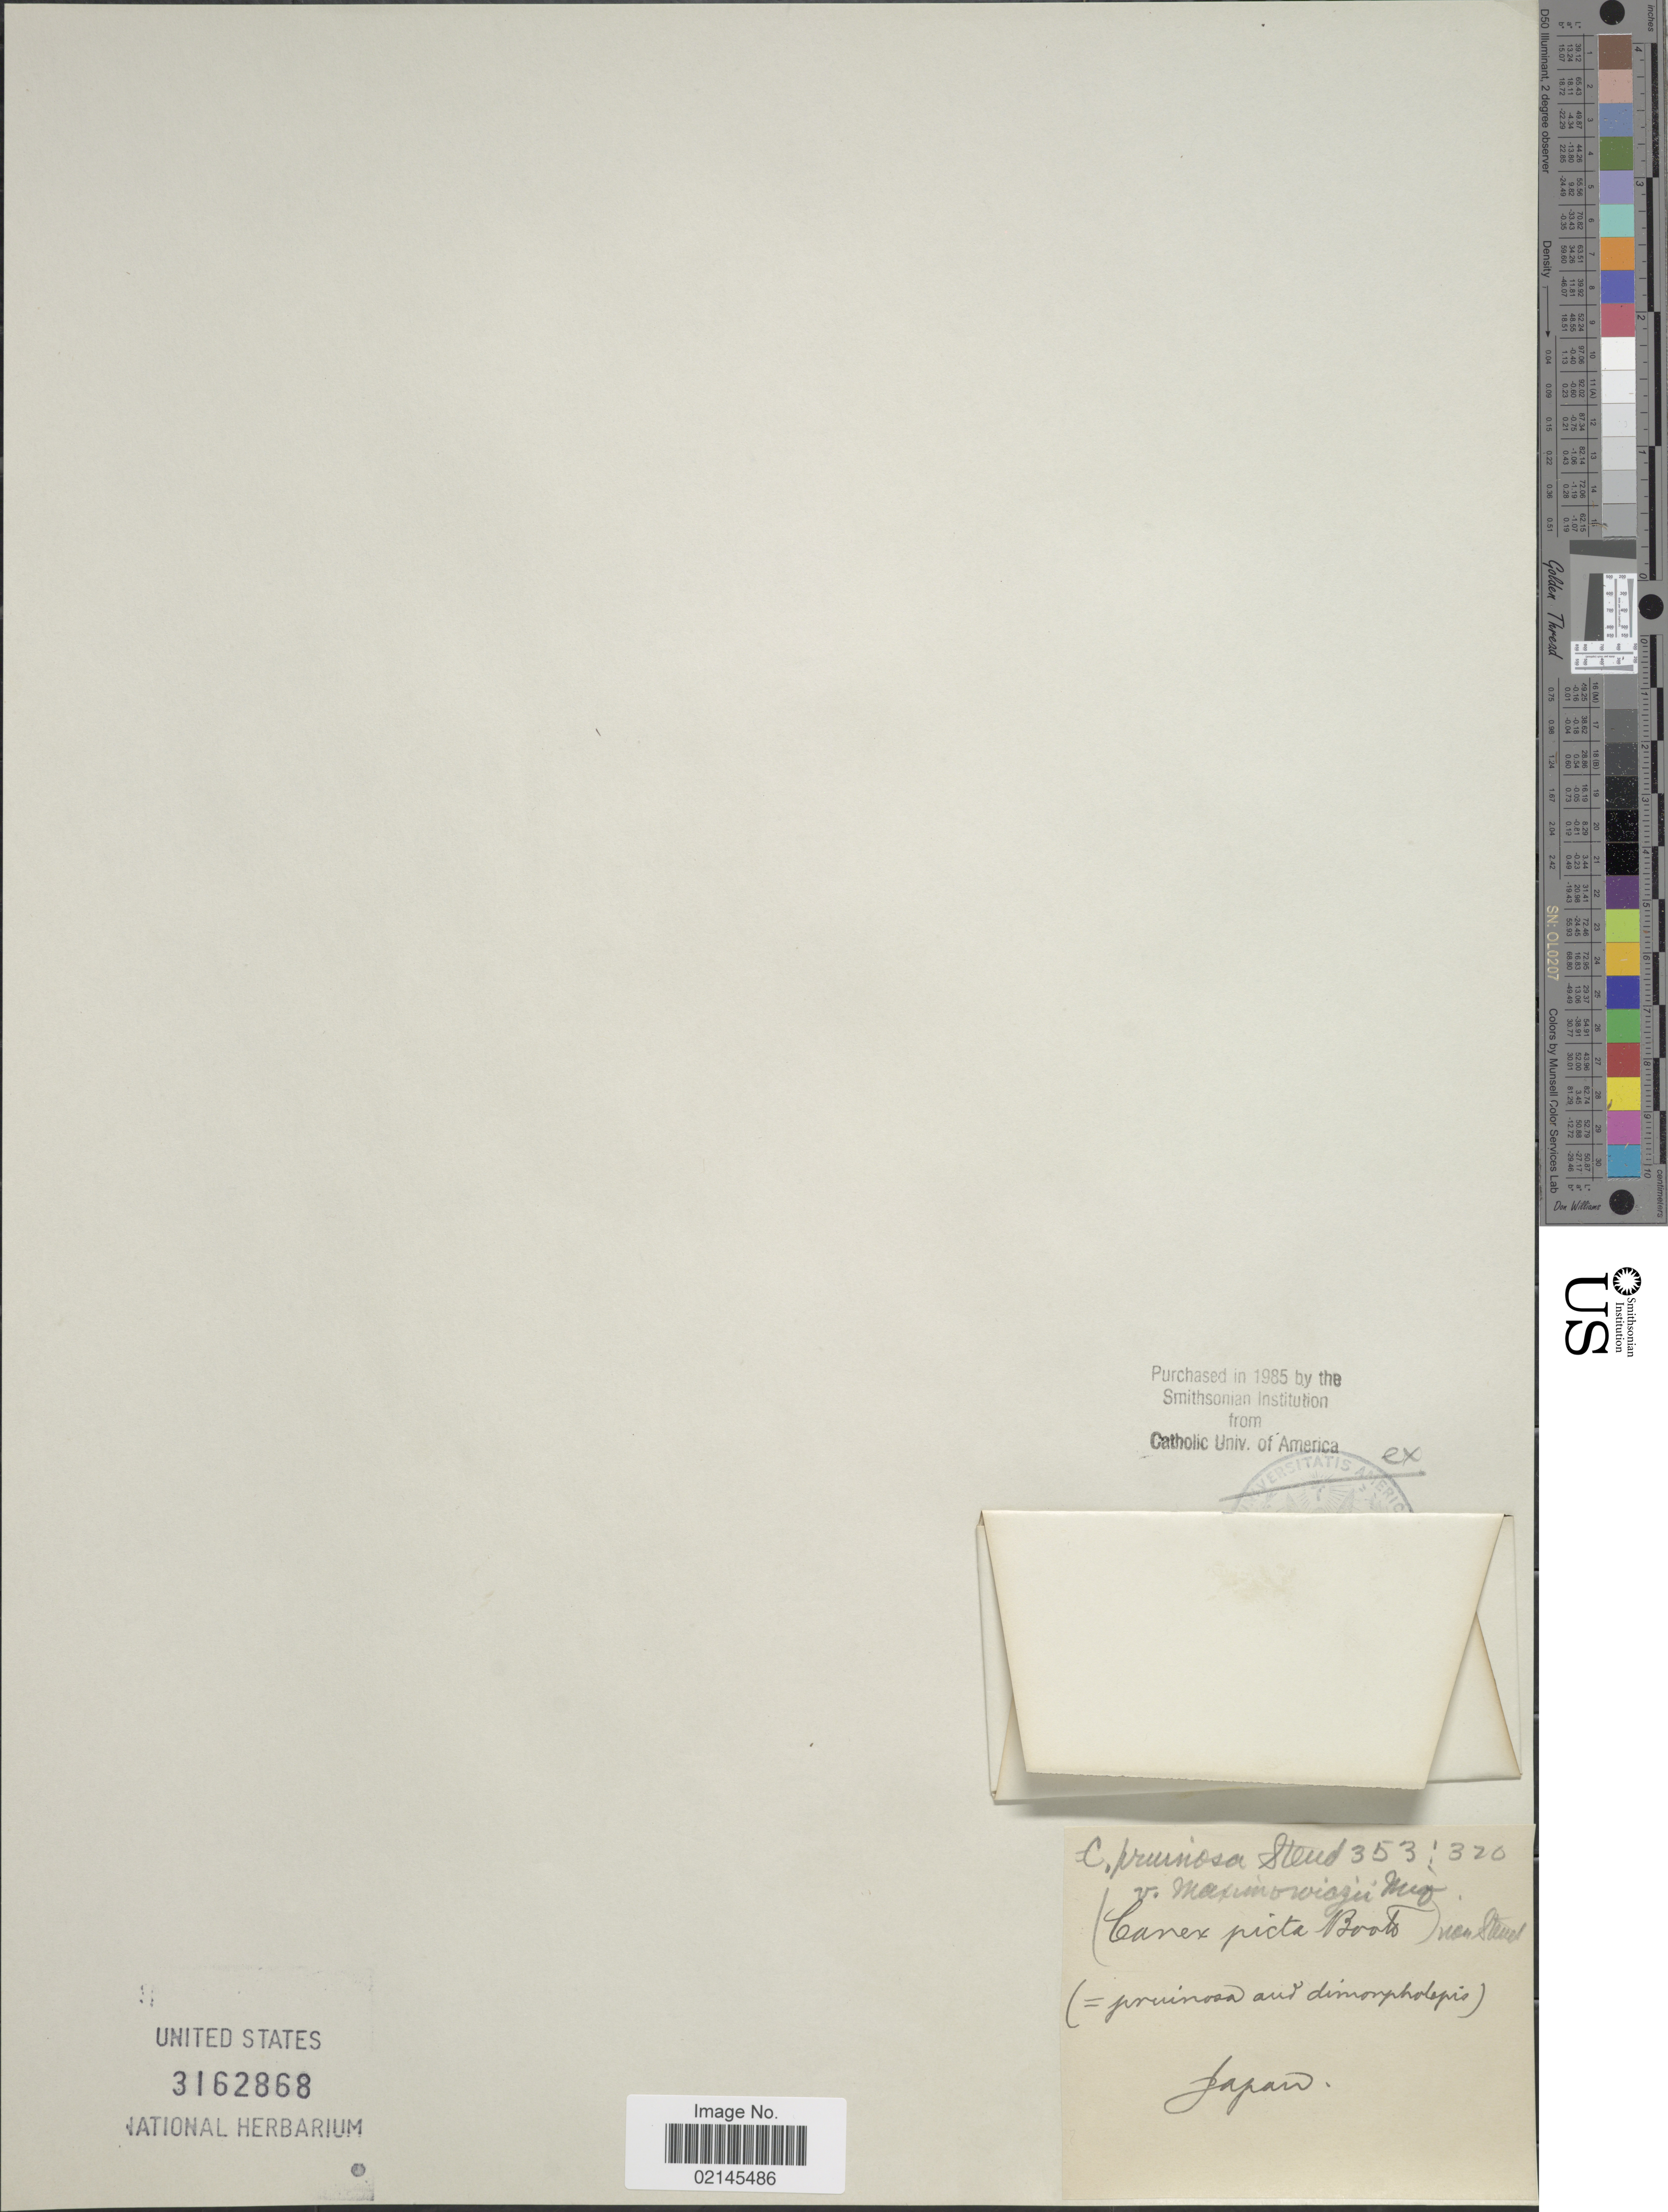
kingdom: Plantae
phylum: Tracheophyta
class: Liliopsida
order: Poales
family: Cyperaceae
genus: Carex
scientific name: Carex pruinosa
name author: Boott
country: Japan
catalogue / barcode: US 3162868